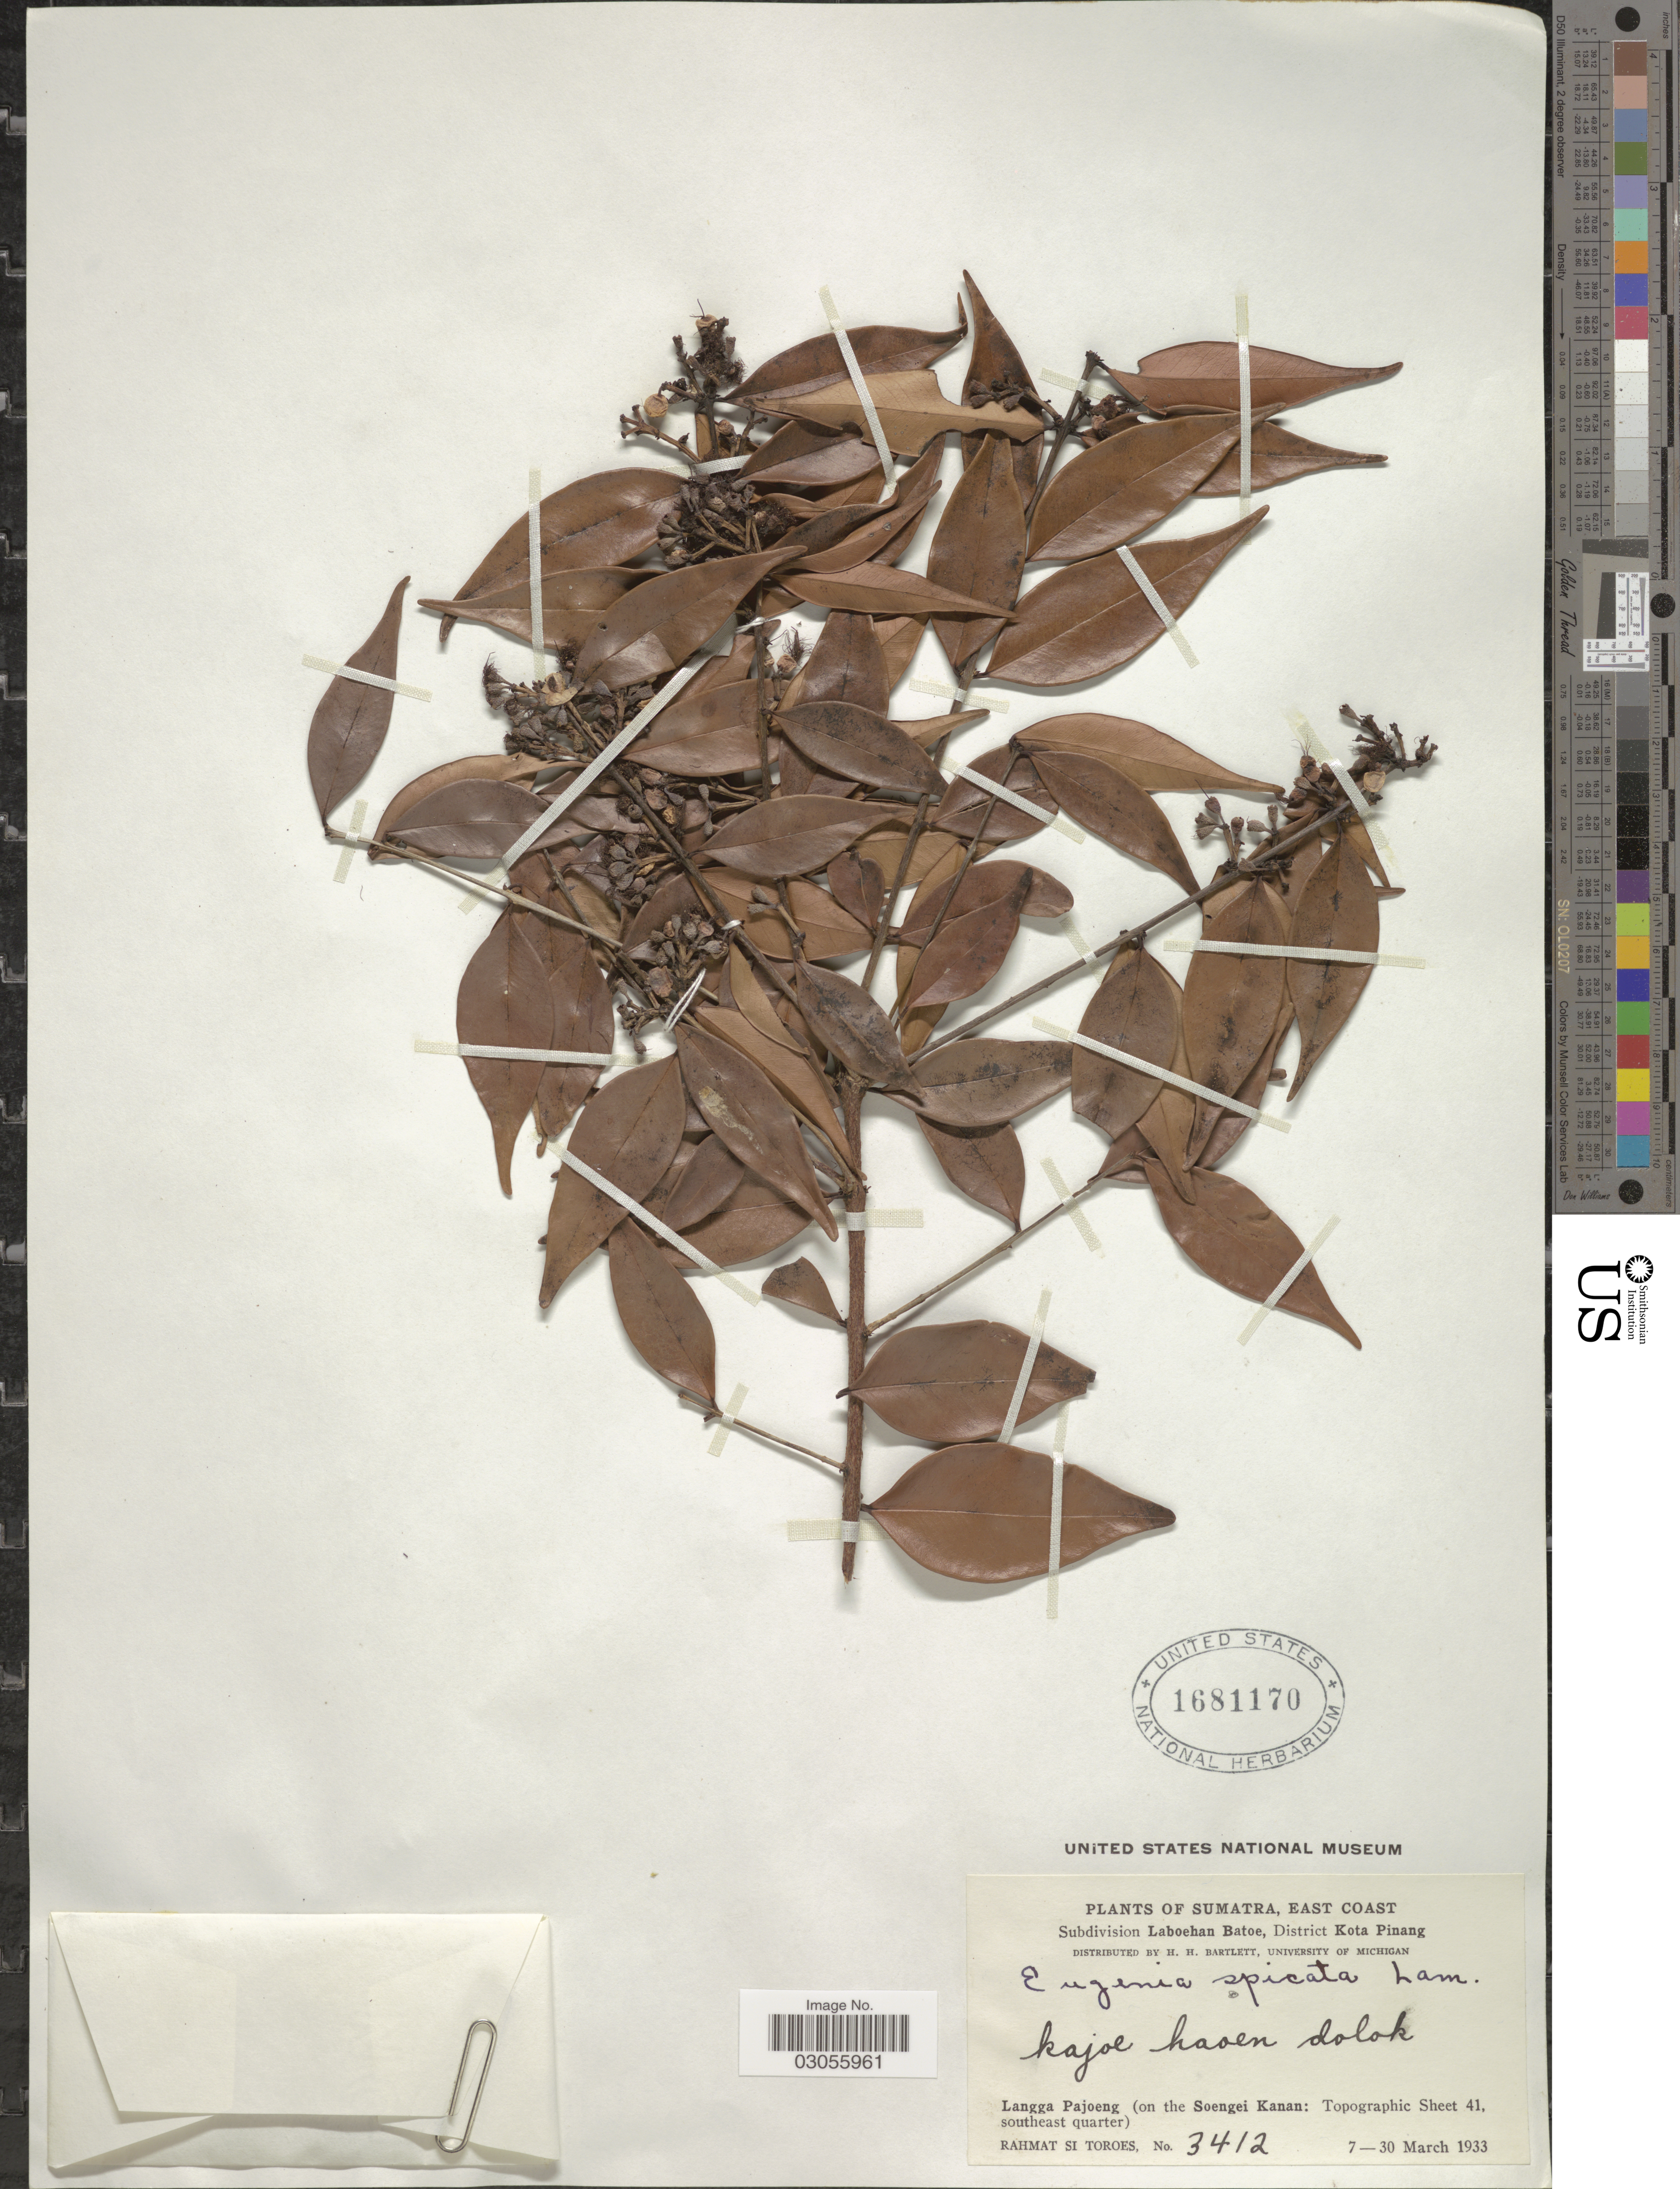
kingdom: Plantae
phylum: Tracheophyta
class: Magnoliopsida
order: Myrtales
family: Myrtaceae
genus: Syzygium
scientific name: Syzygium zeylanicum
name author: (L.) DC.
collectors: Rahmat Si Boeea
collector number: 3412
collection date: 1933-03-07/1933-03-30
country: Indonesia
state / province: Sumatra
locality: East Coast. Subdivision Laboehan Batoe, District Kota Pinang. Langga Pajoeng (on the Soengei Kanan: Topographic Sheet 41, southeast quarter).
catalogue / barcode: US 1681170